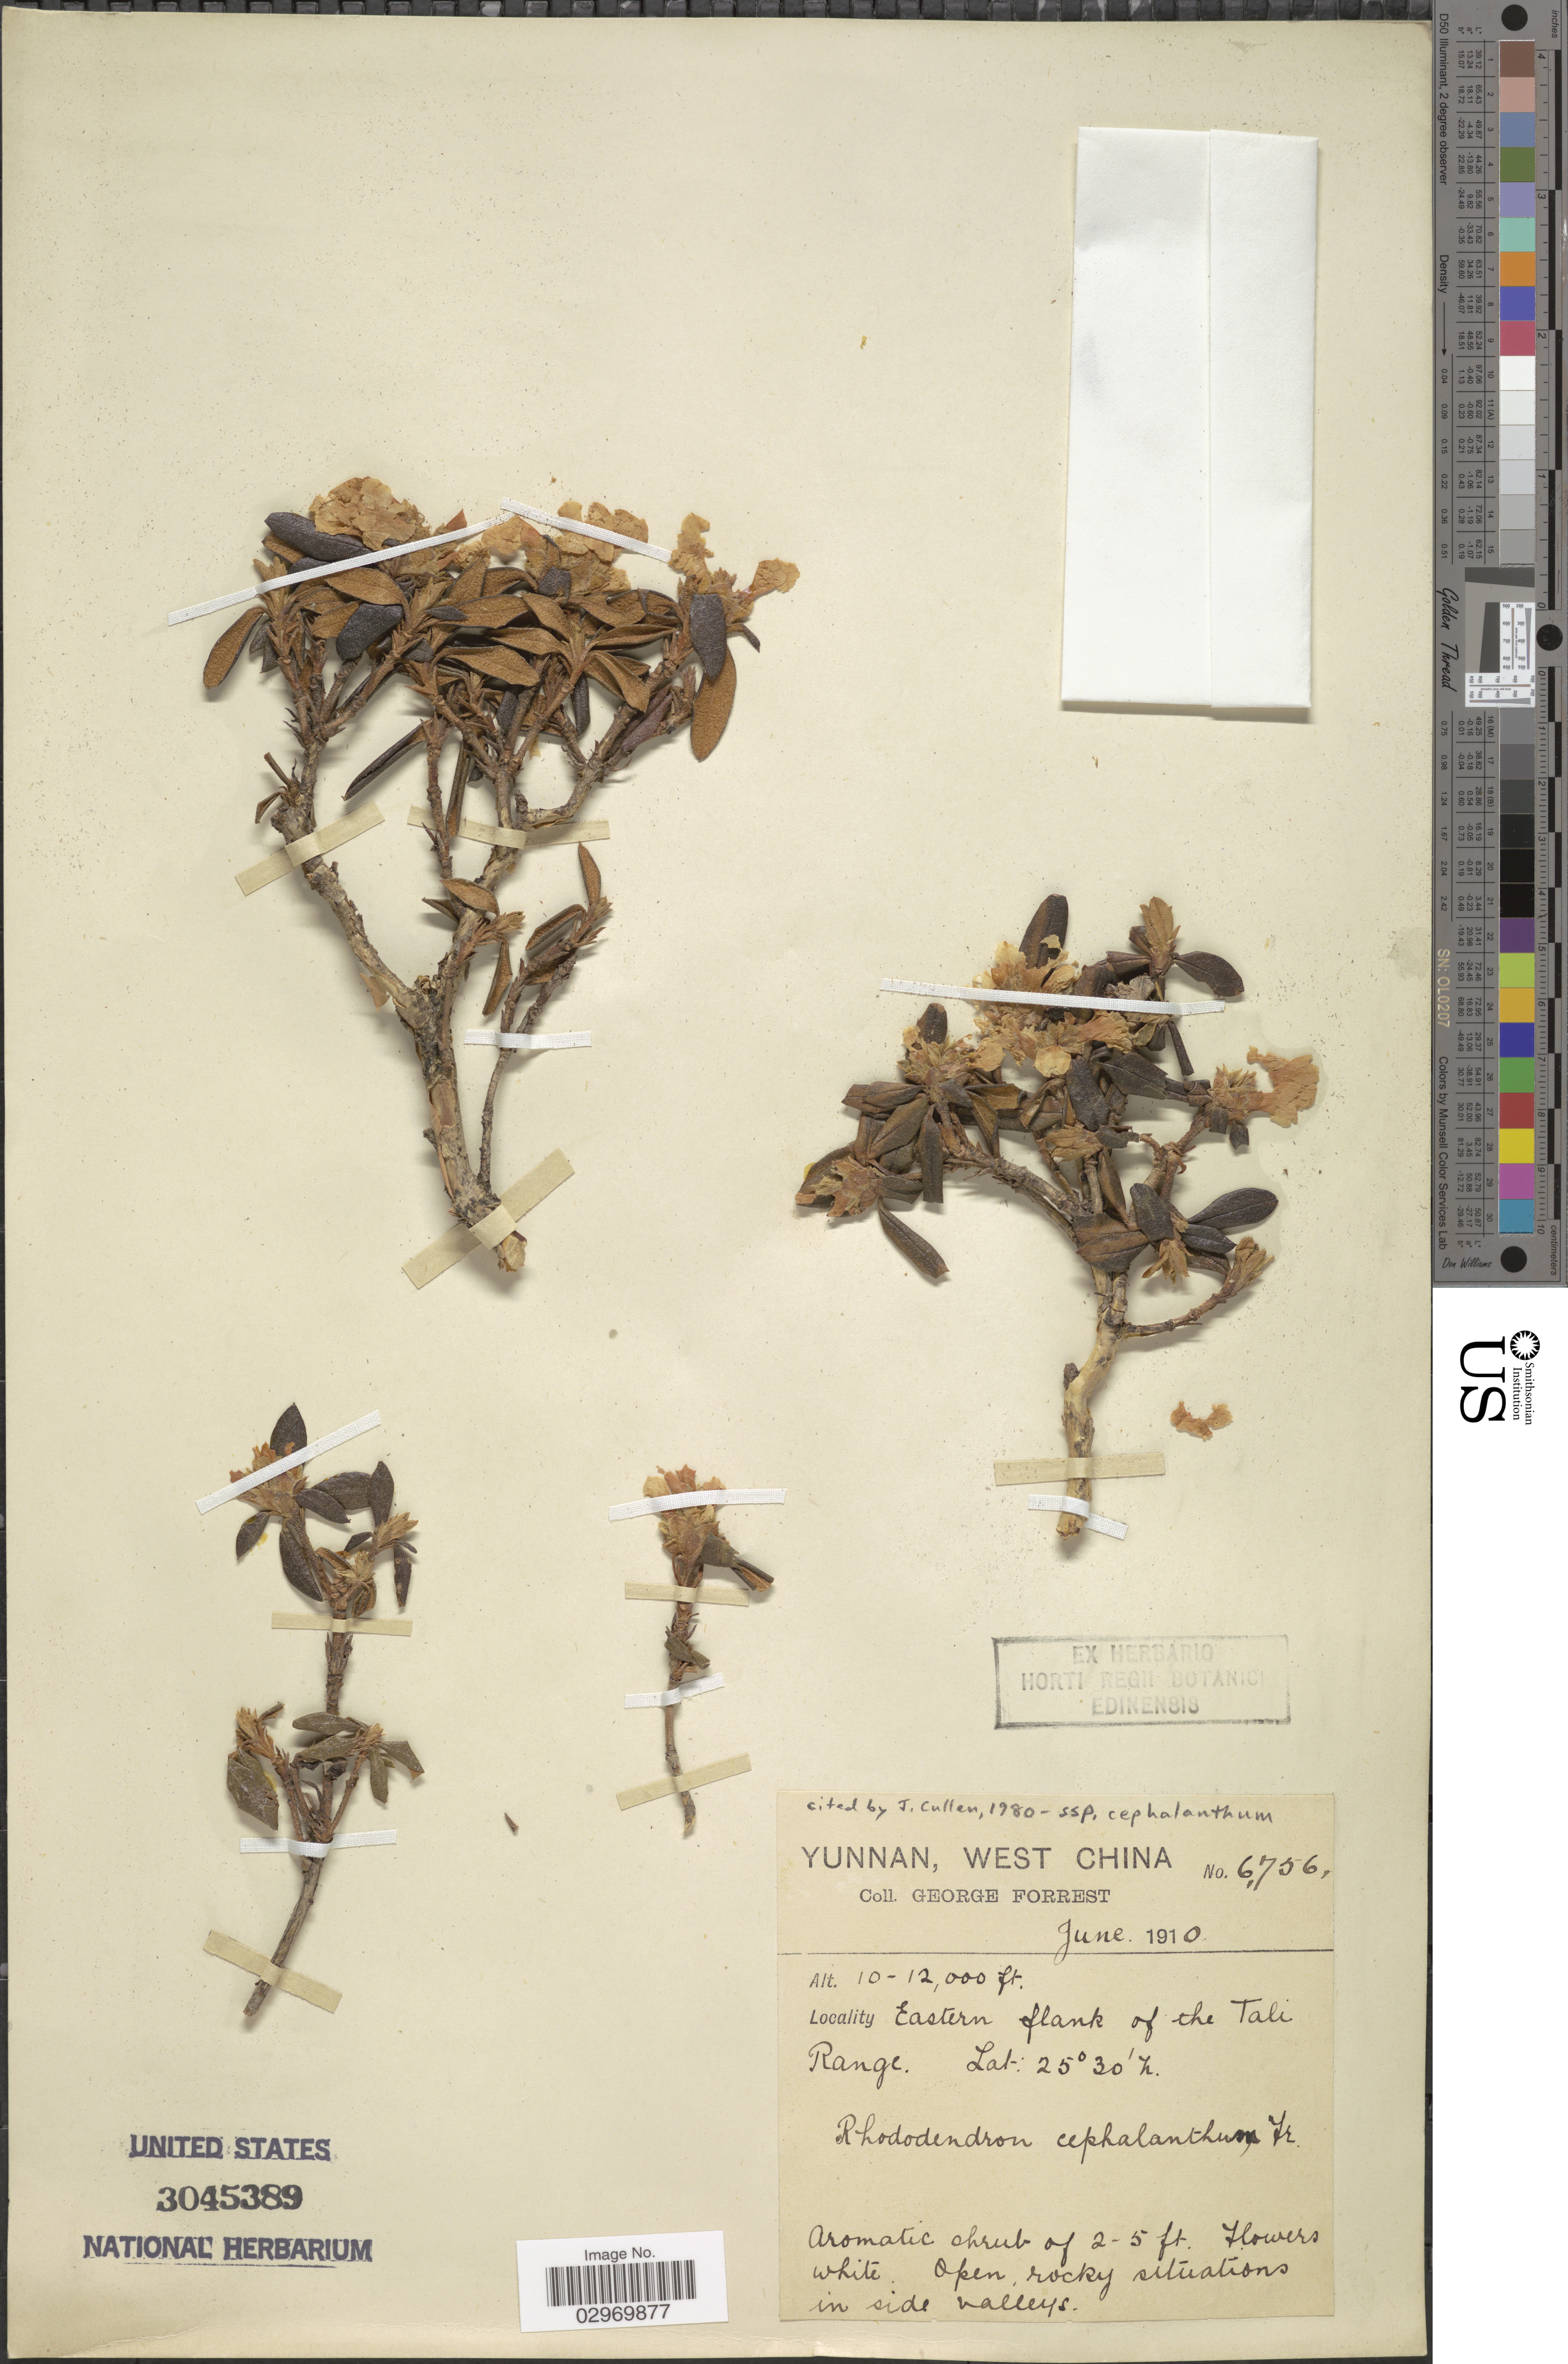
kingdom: Plantae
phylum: Tracheophyta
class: Magnoliopsida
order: Ericales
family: Ericaceae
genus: Rhododendron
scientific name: Rhododendron cephalanthum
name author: Franch.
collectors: G. Forrest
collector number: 6756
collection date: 1910-06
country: China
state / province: Yunnan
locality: West China, Eastern flank of the Tali Range.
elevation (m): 3048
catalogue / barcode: US 3045389